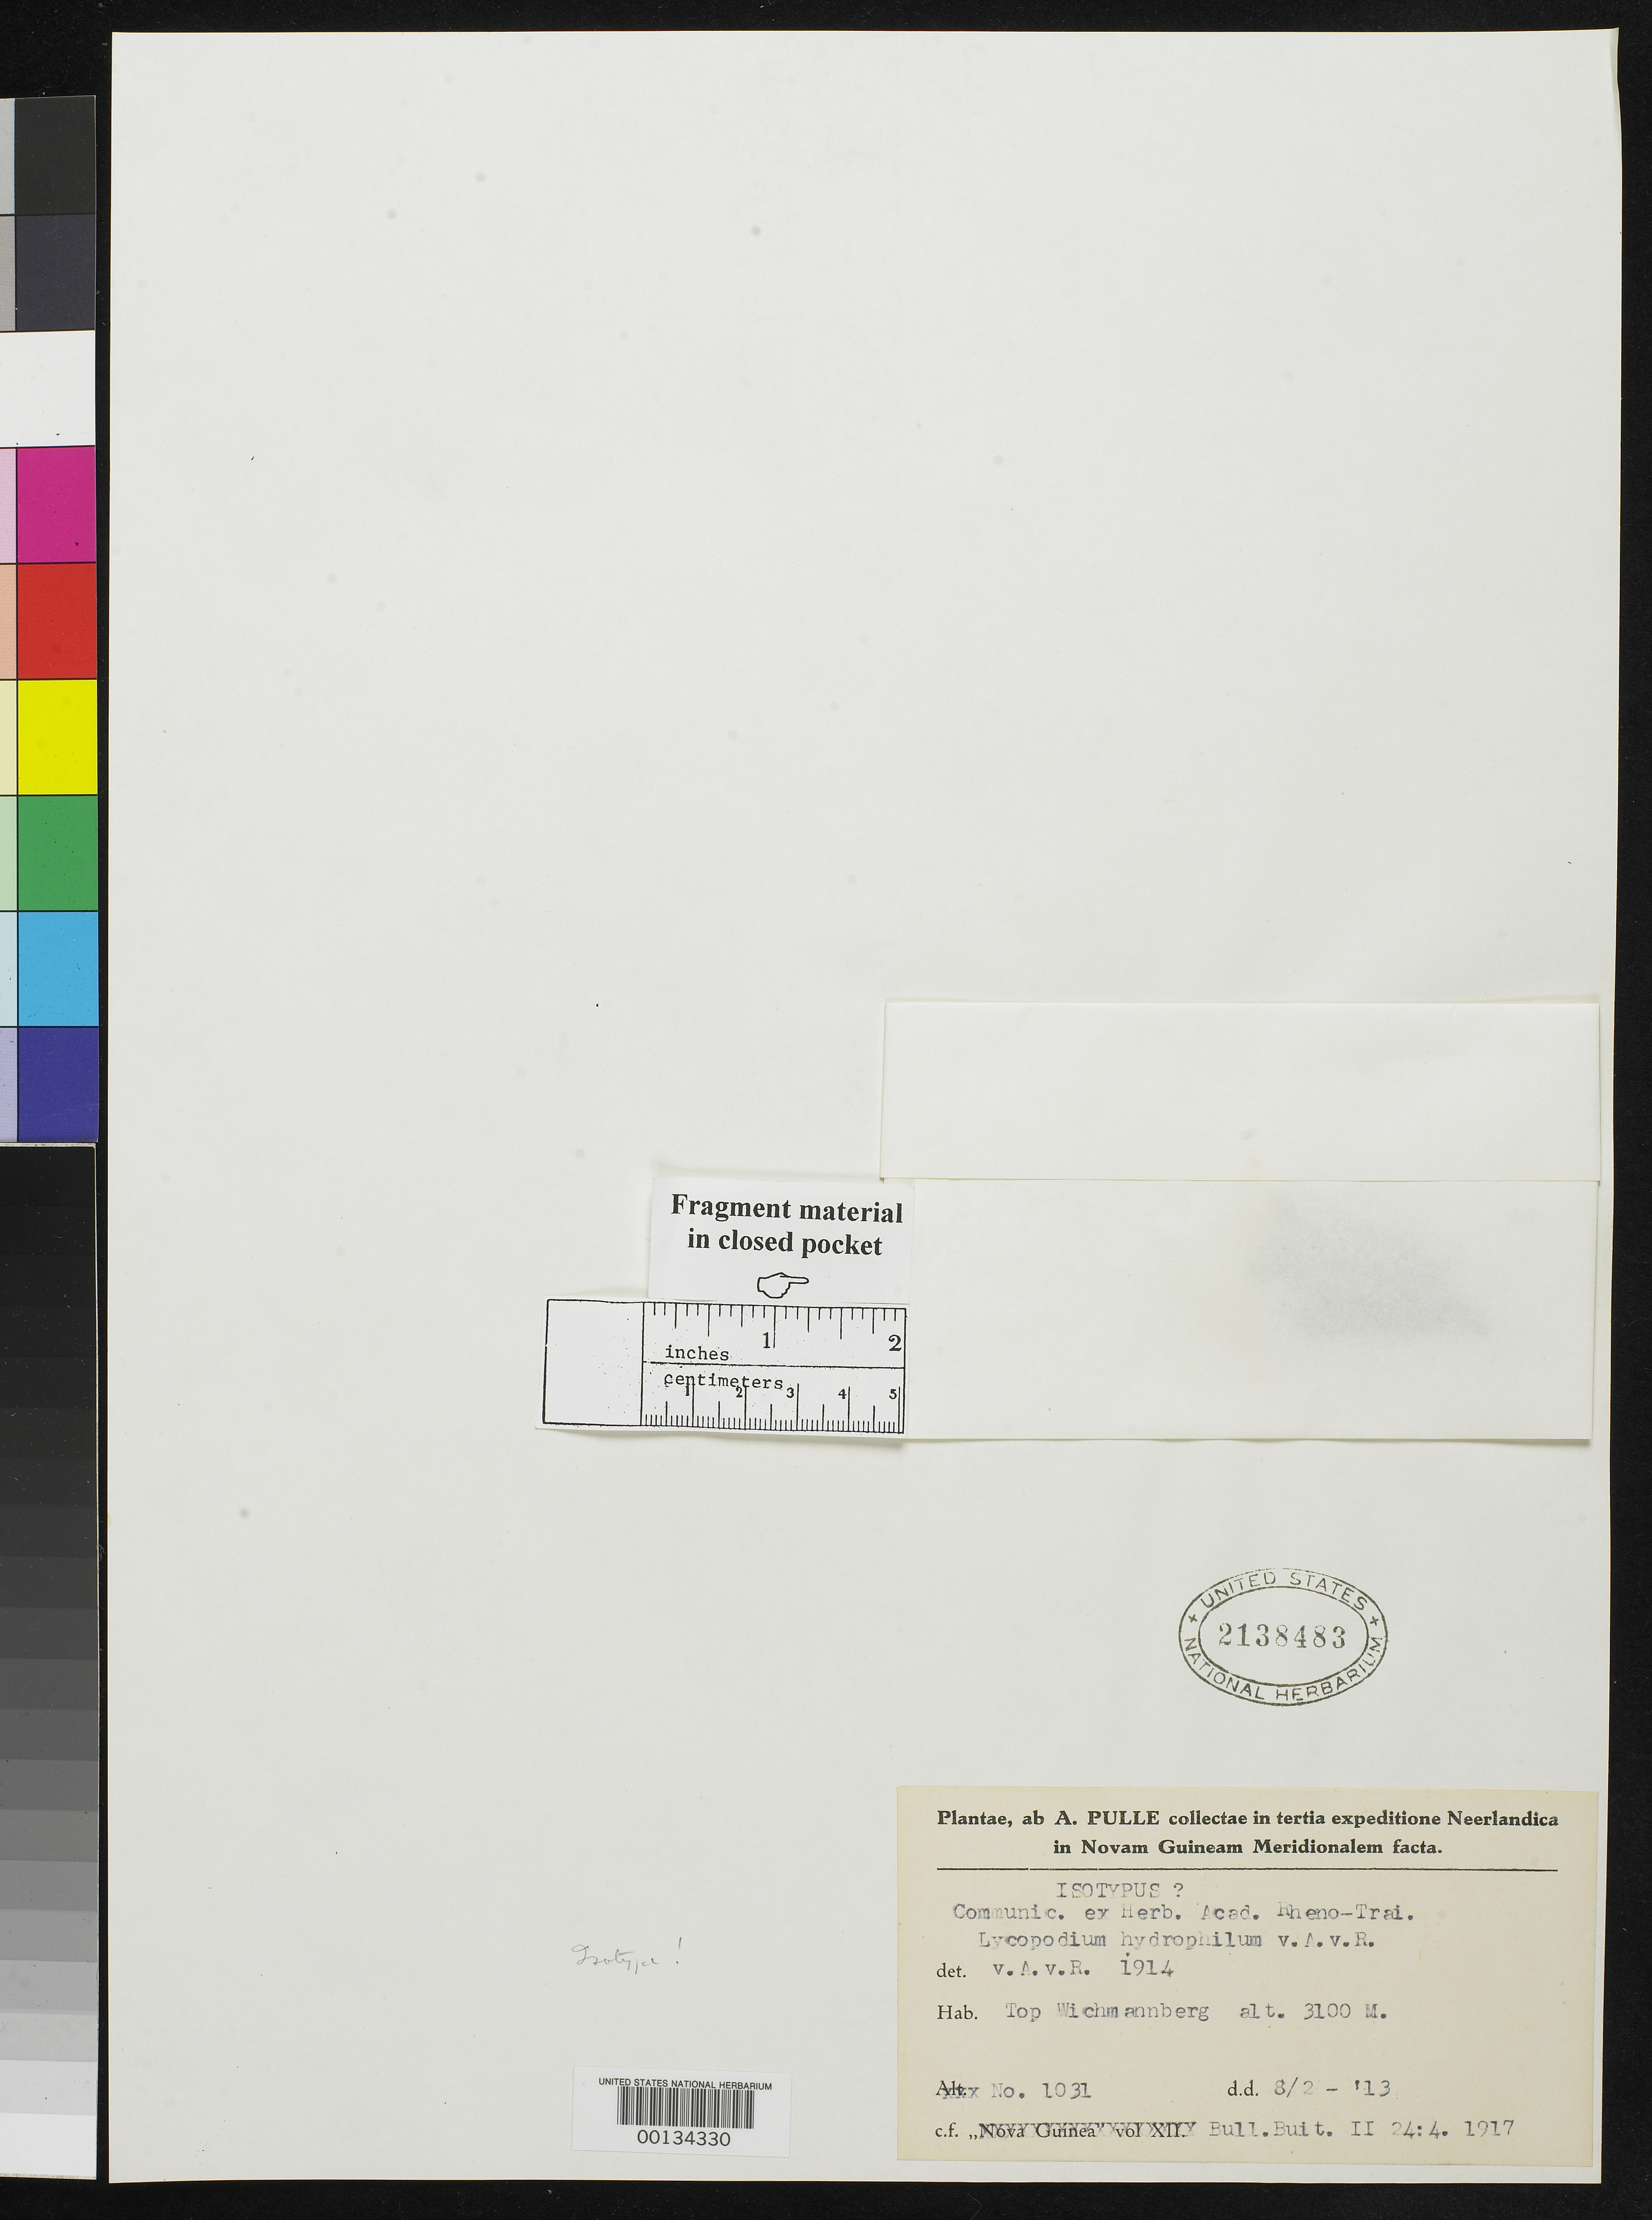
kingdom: Plantae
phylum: Tracheophyta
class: Lycopodiopsida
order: Lycopodiales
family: Lycopodiaceae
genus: Lycopodium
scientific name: Lycopodium hydrophilum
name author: Alderw.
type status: Isotype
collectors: A. A. Pulle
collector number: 1031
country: Papua New Guinea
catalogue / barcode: US 2138483